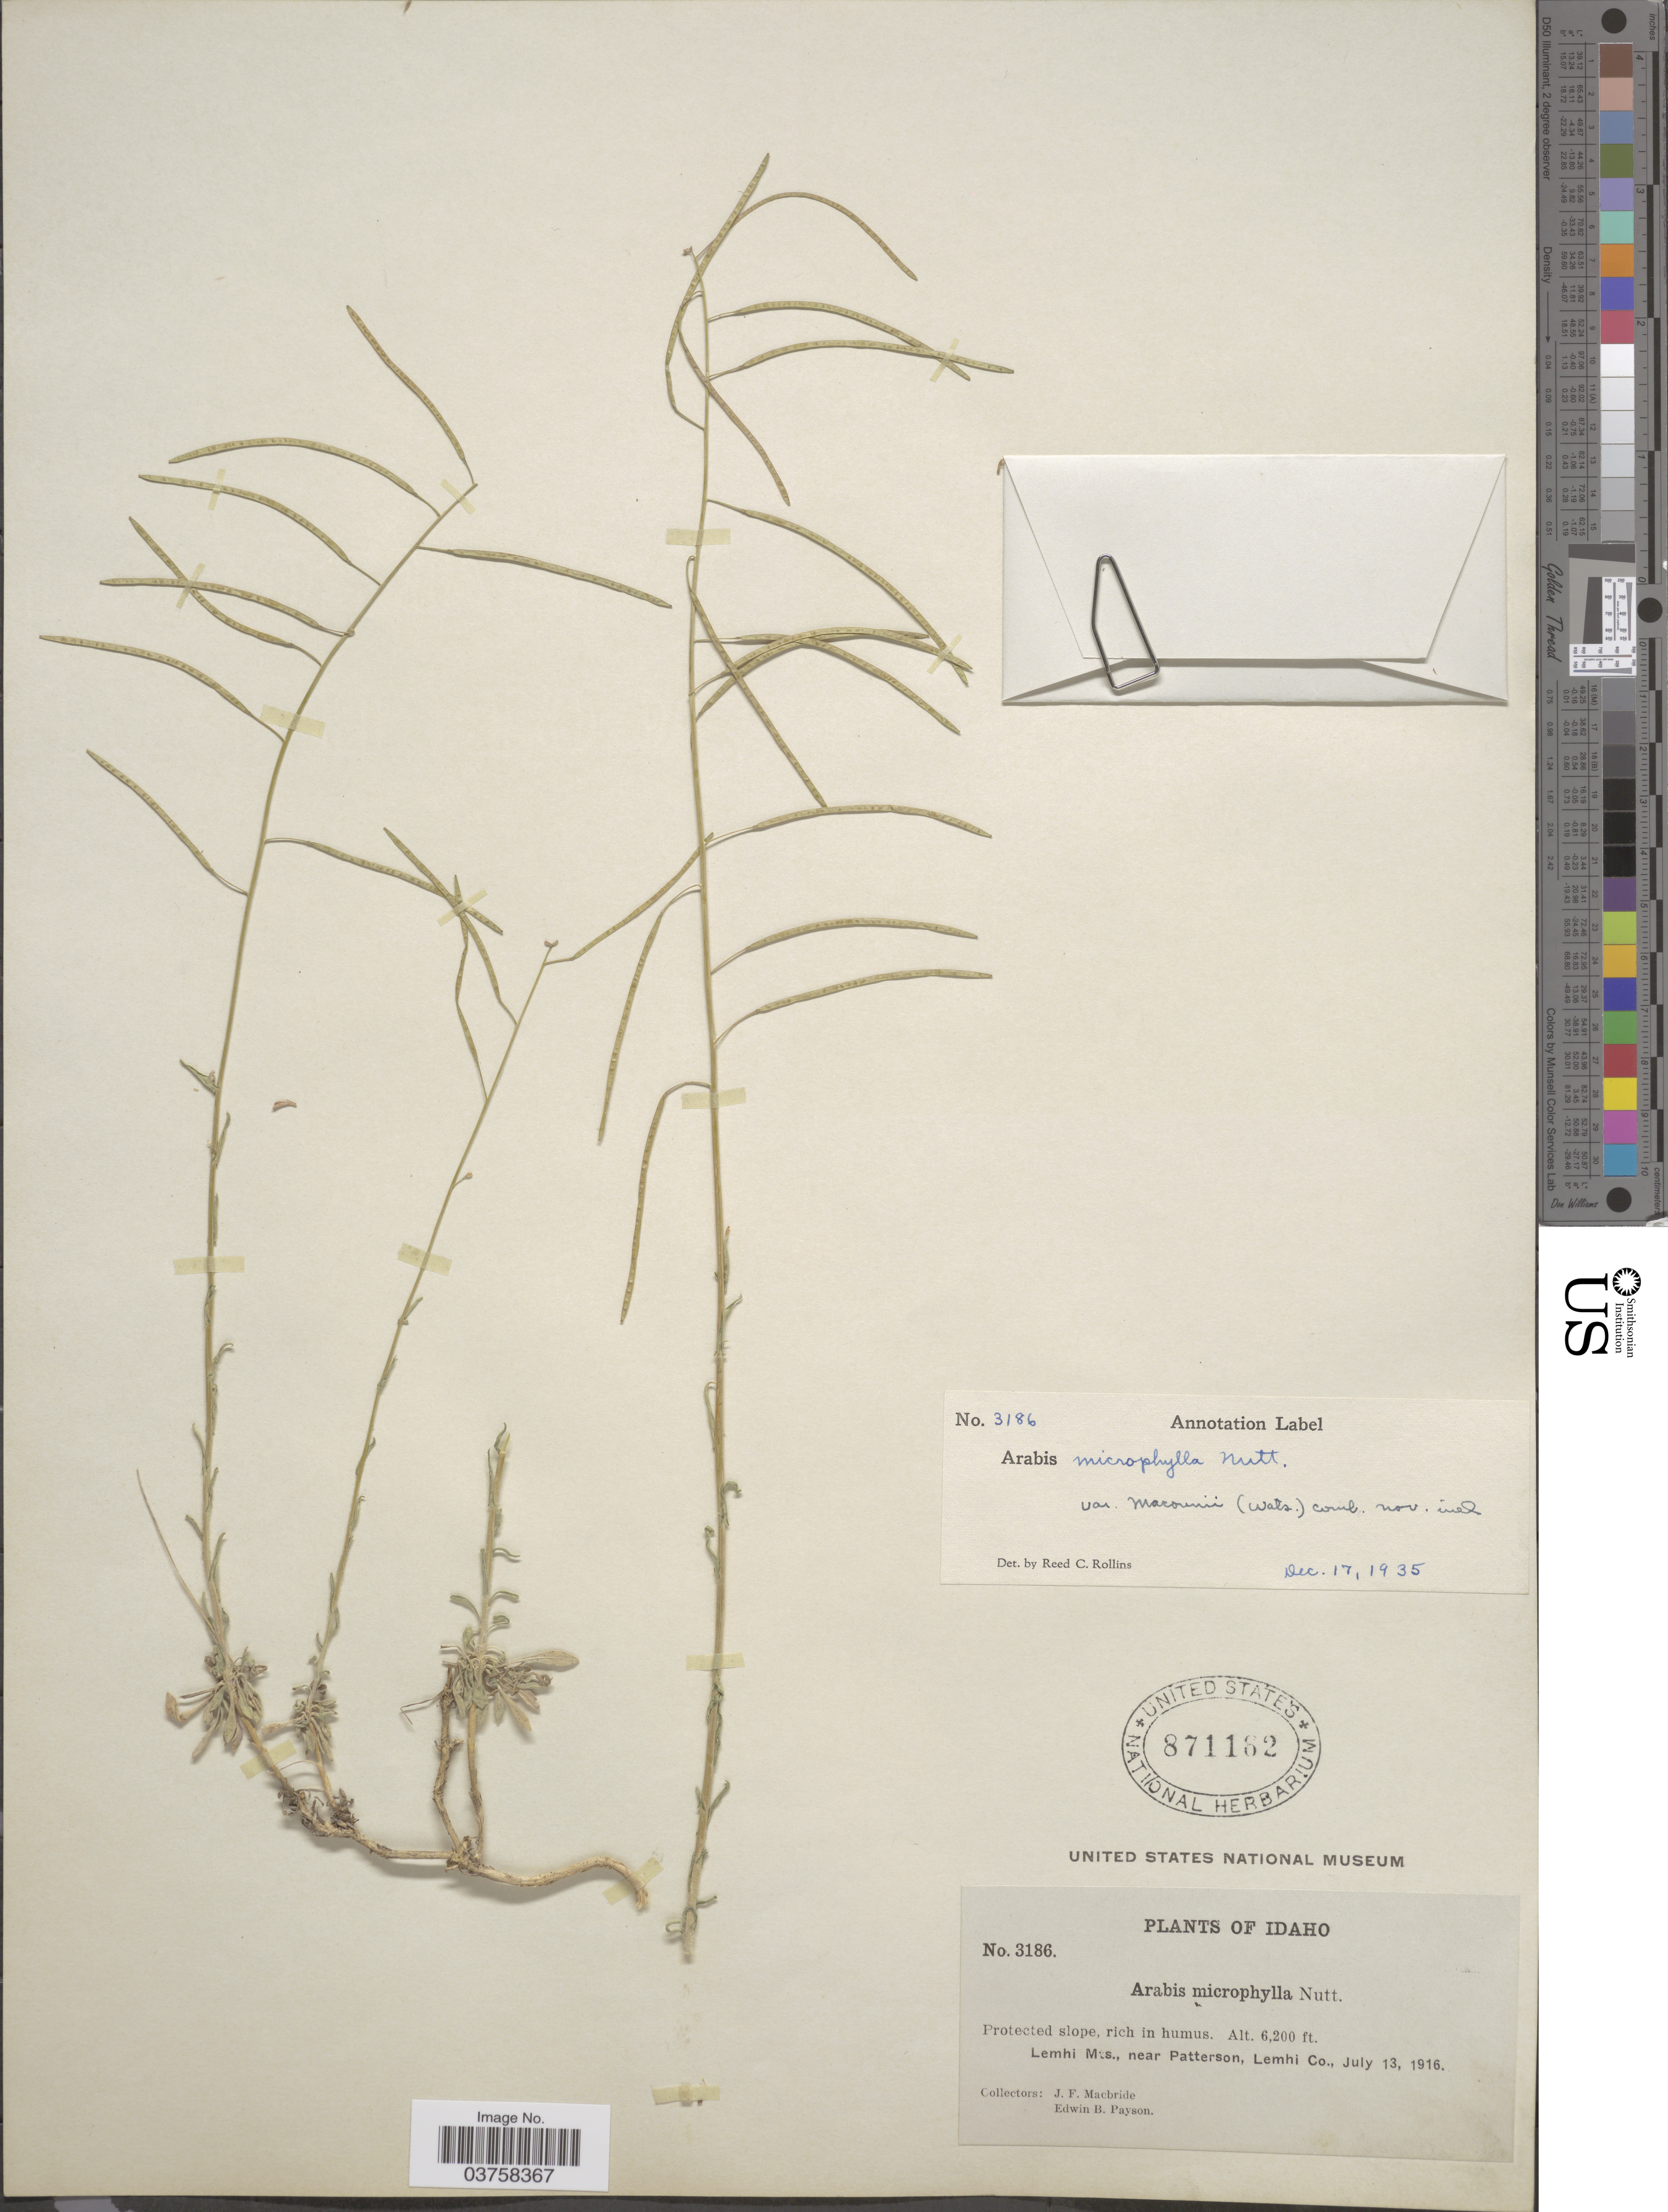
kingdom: Plantae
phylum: Tracheophyta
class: Magnoliopsida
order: Brassicales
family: Brassicaceae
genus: Arabis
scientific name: Arabis microphylla var. macounii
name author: (S. Watson) Rollins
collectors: J. F. Macbride & E. B. Payson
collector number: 3186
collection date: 1916-07-13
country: United States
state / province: Idaho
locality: Lemhi Mts., near Patterson, Lemhi Co.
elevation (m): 1890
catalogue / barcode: US 871162